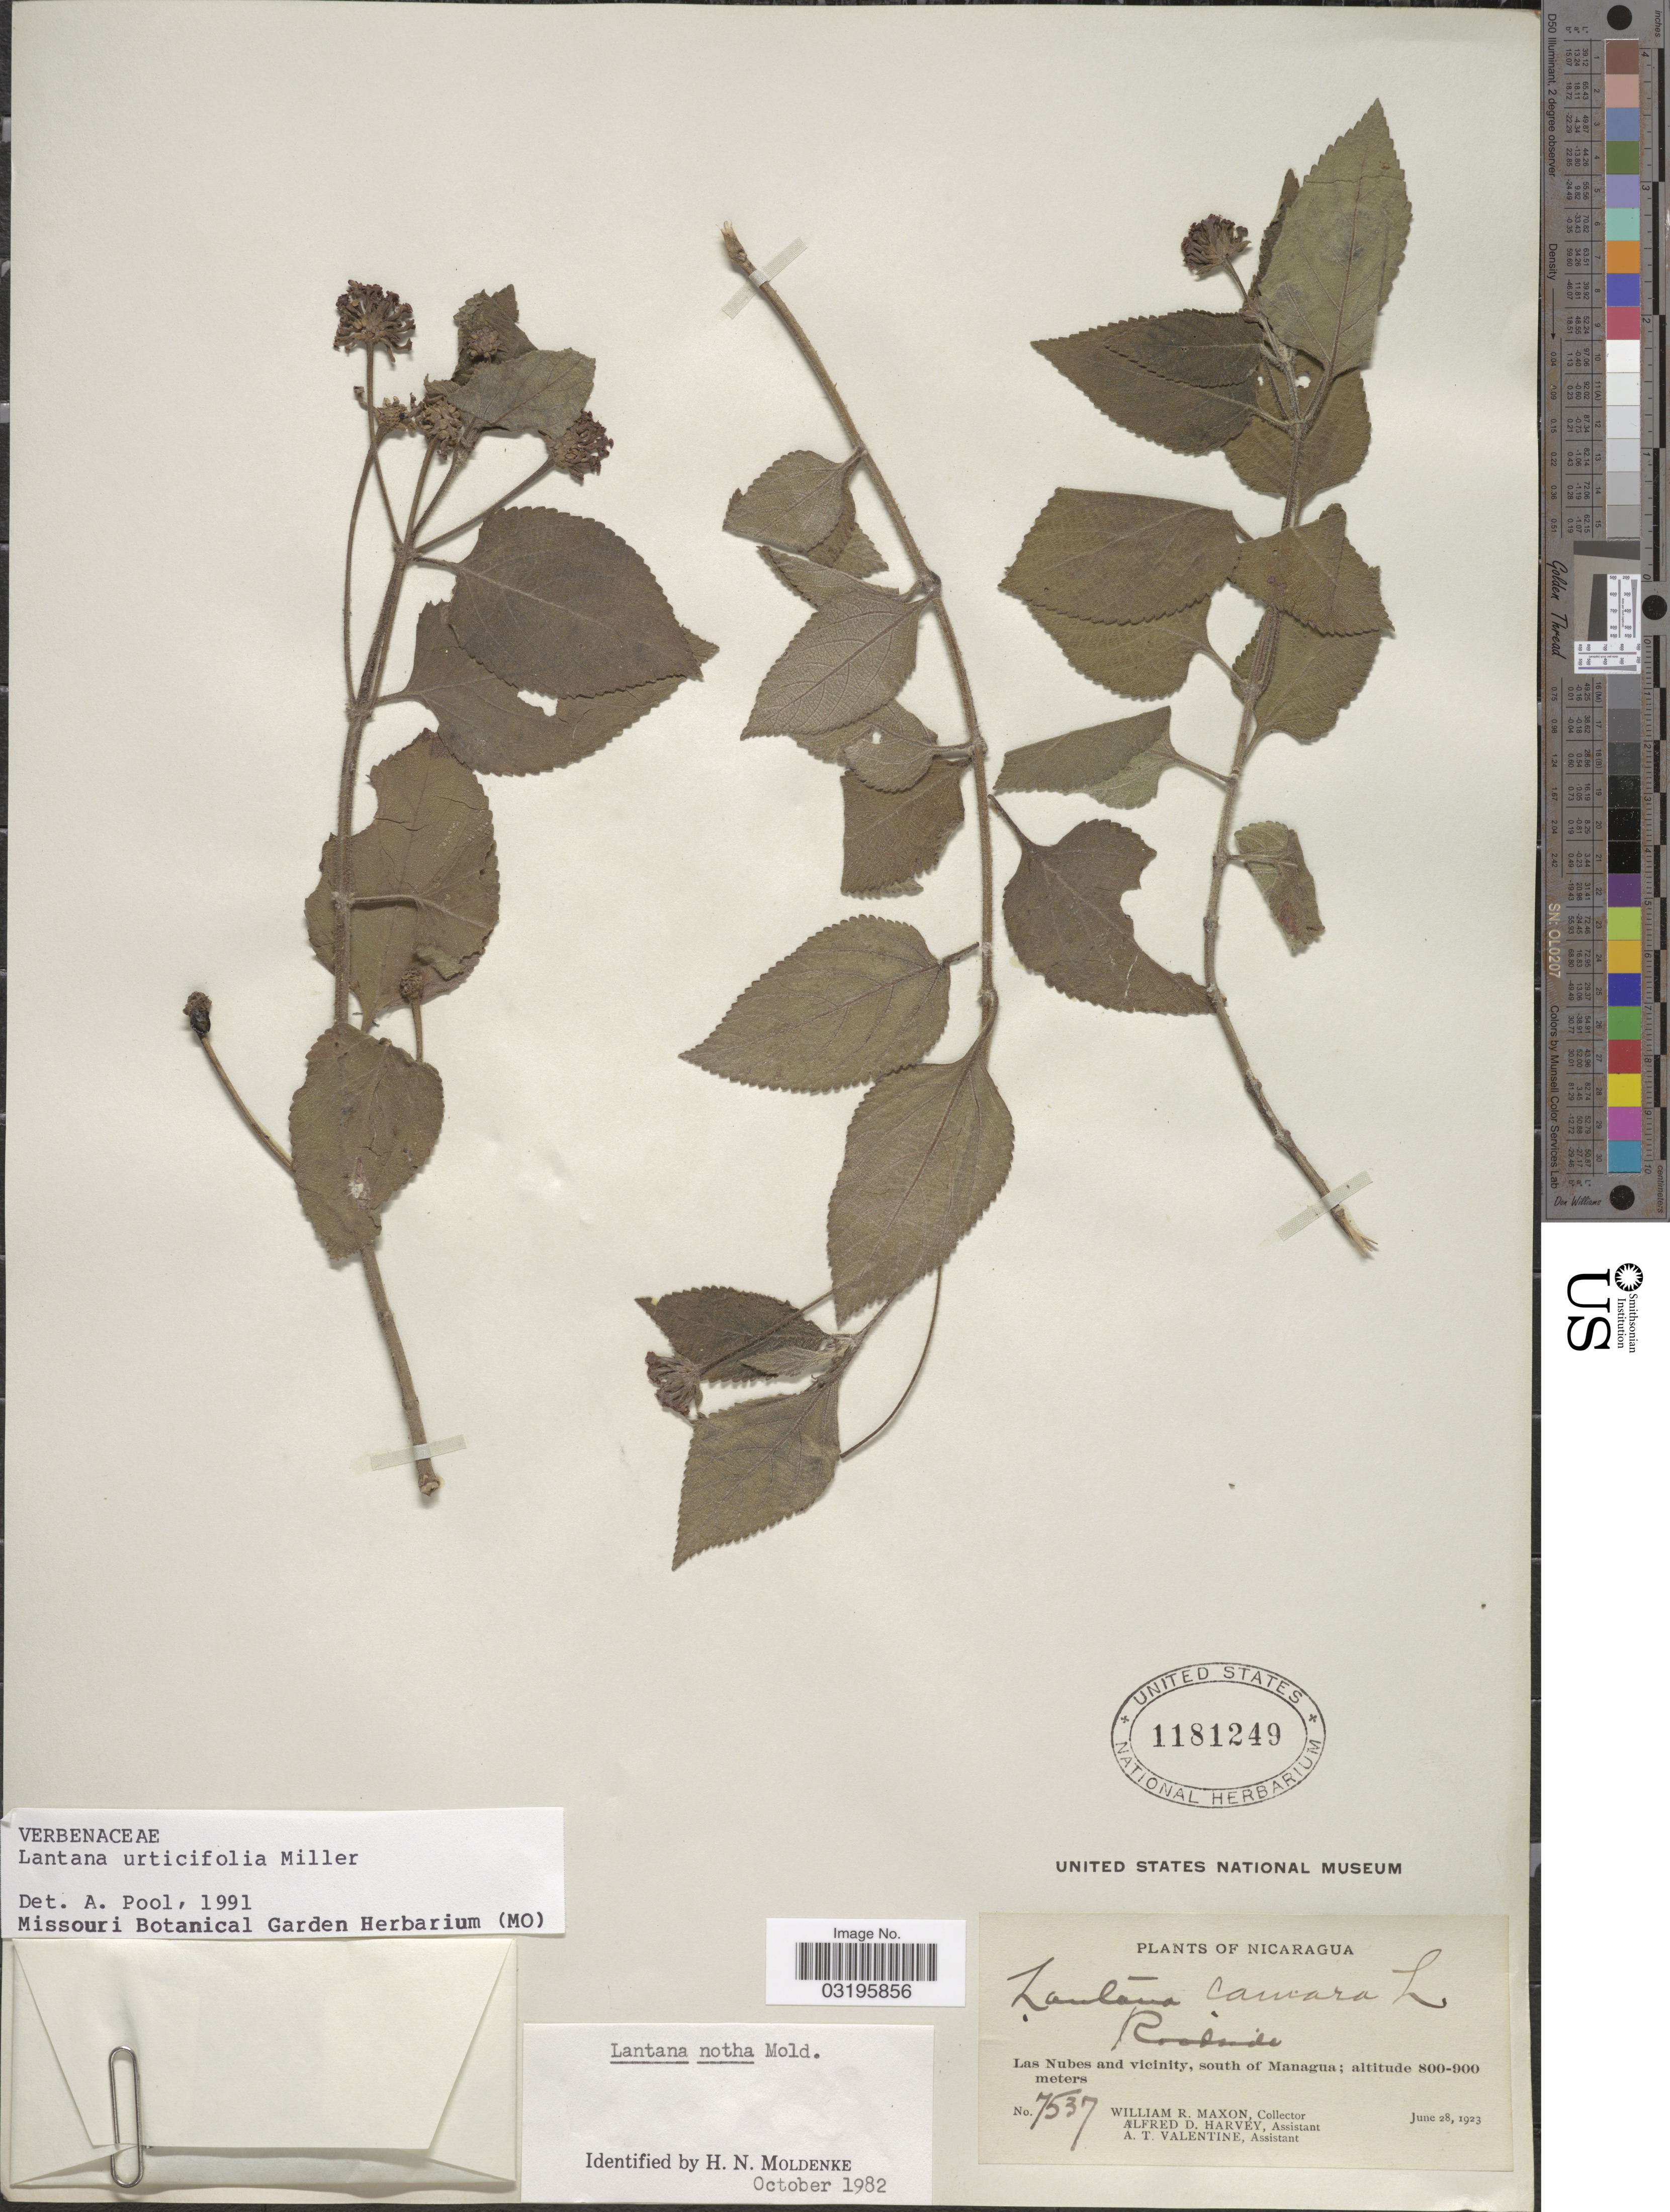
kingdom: Plantae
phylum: Tracheophyta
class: Magnoliopsida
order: Lamiales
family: Verbenaceae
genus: Lantana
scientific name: Lantana urticifolia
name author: Mill.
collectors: W. R. Maxon, A. D. Harvey & A. Valentine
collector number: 7537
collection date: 1923-06-28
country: Nicaragua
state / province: Managua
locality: Las Nubes and vicinity, south of Managua.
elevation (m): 800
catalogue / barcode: US 1181249